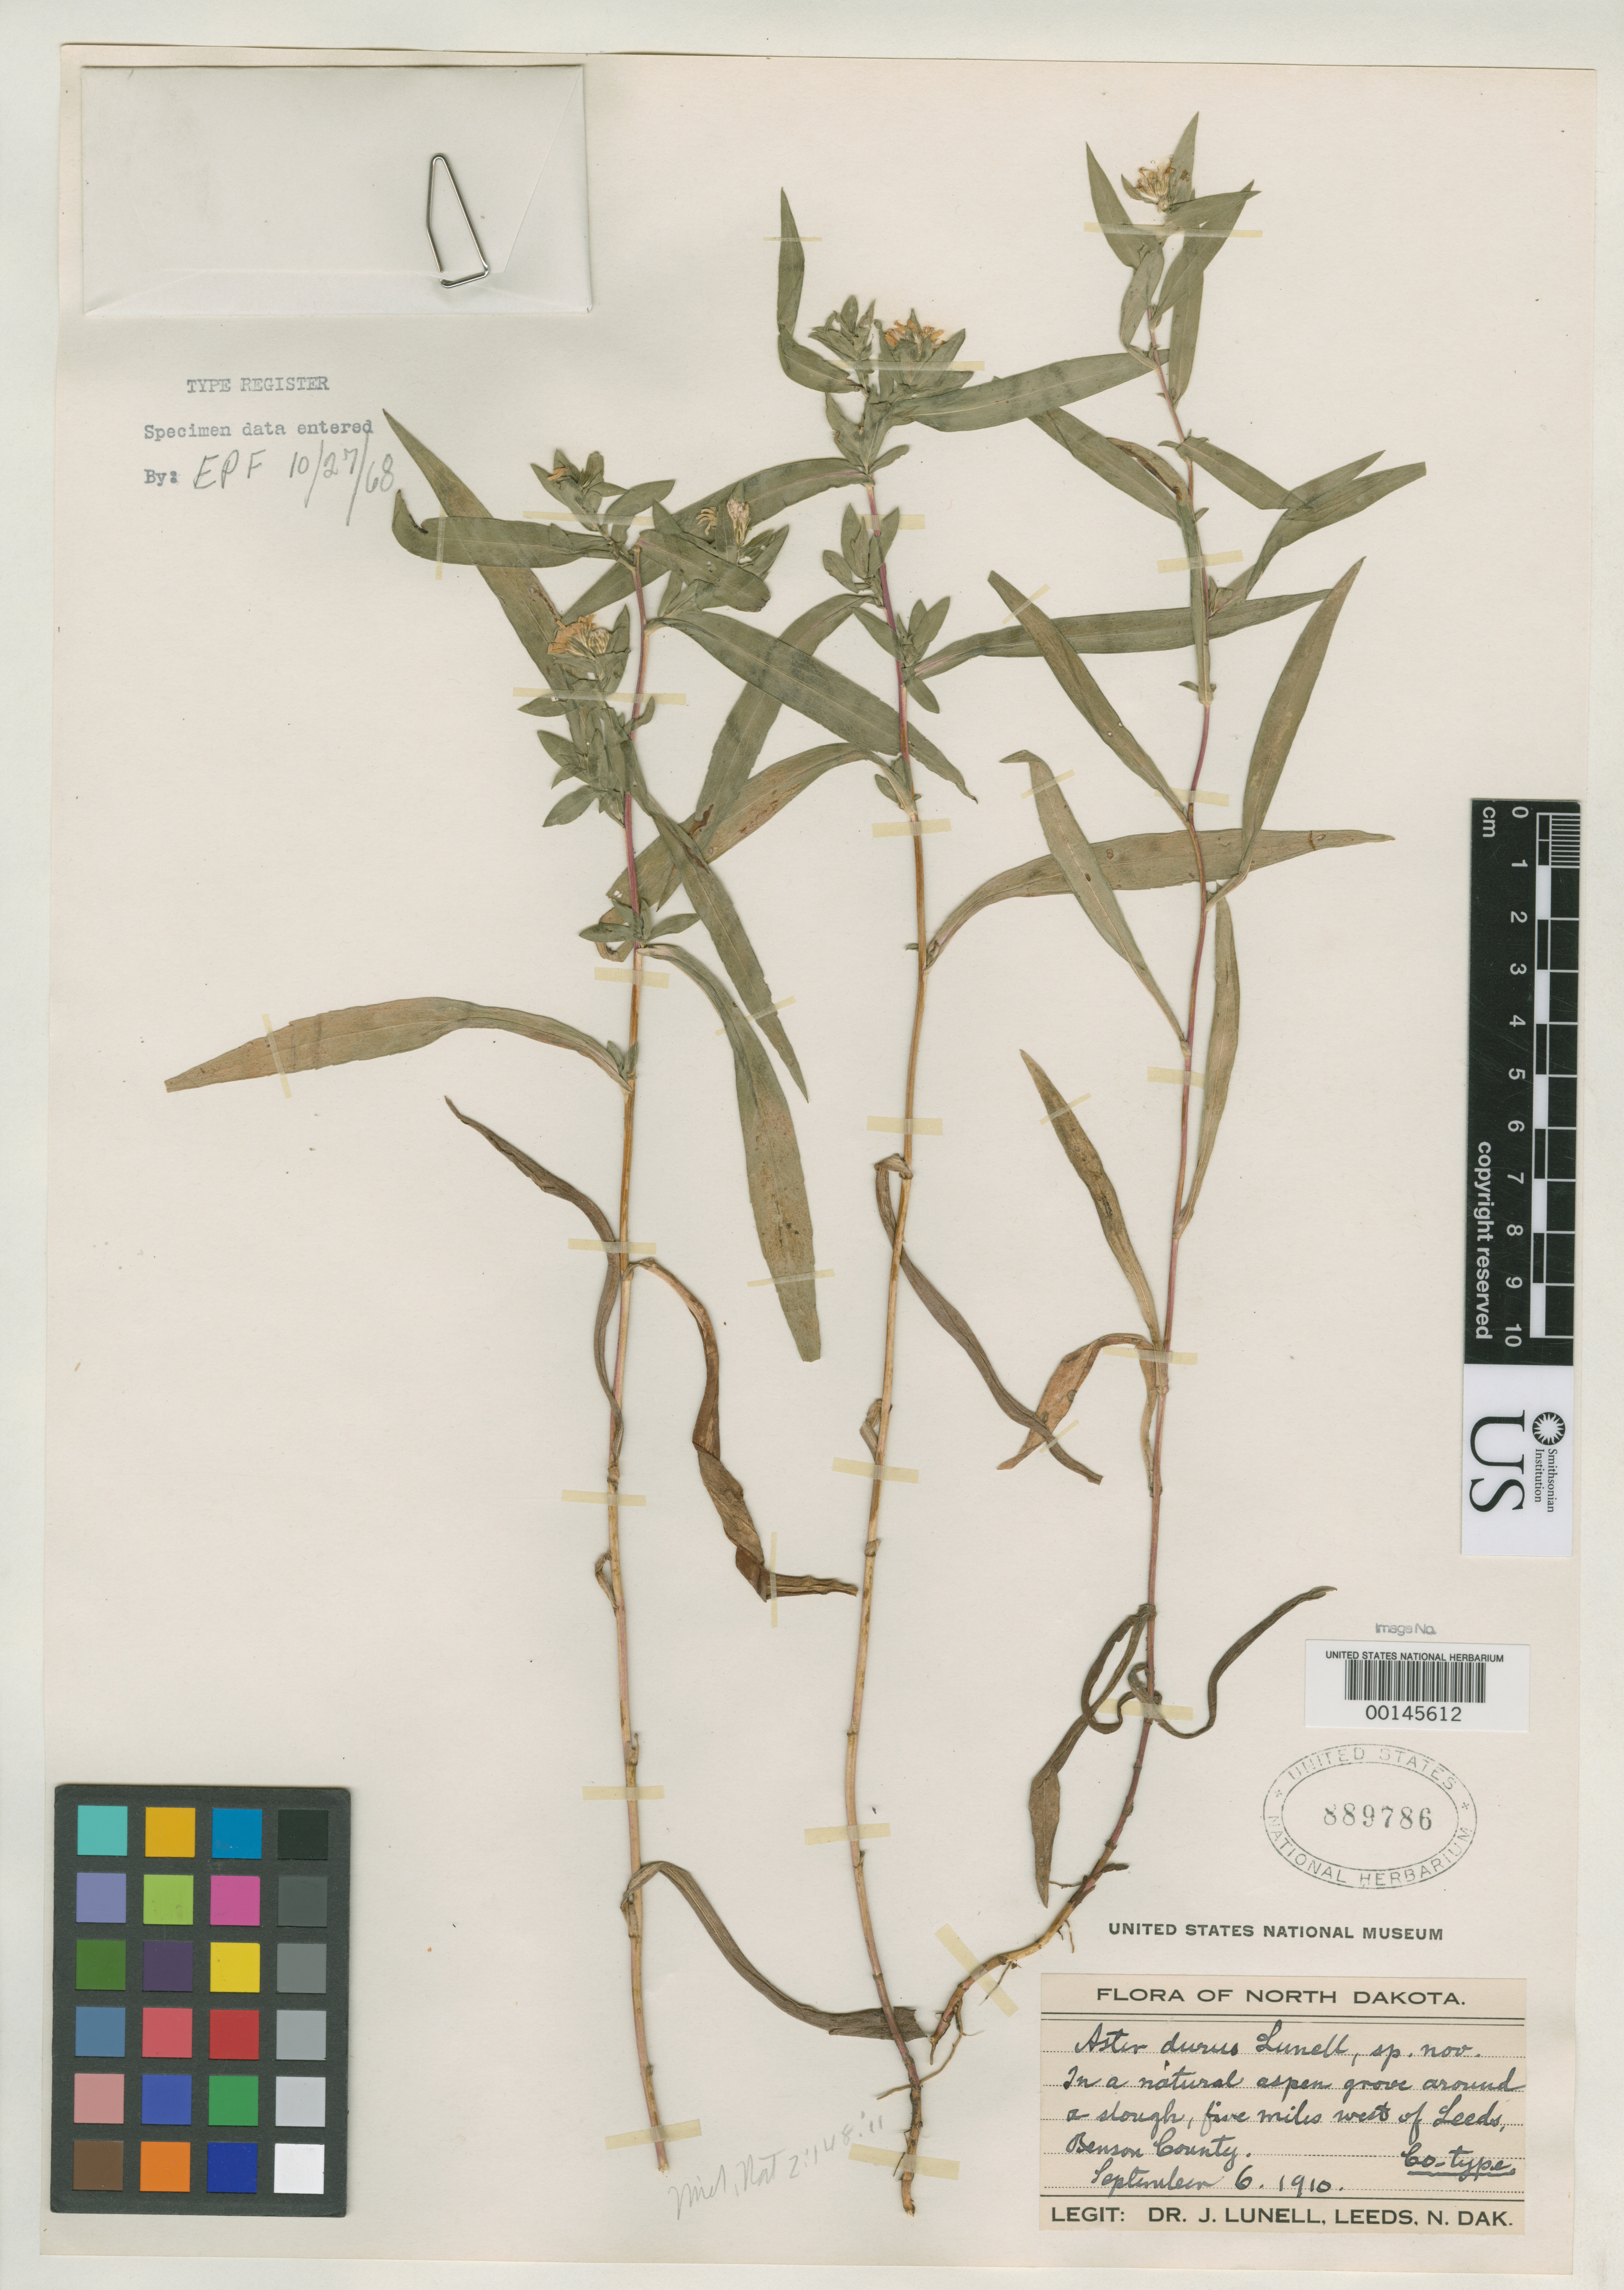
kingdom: Plantae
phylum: Tracheophyta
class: Magnoliopsida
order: Asterales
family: Asteraceae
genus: Aster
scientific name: Aster durus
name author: Lunell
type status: Type Material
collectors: J. Lunell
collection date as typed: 06 Sep 1910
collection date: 1910-09-06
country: United States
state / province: North Dakota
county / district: Benson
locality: Leeds.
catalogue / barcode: US 889786